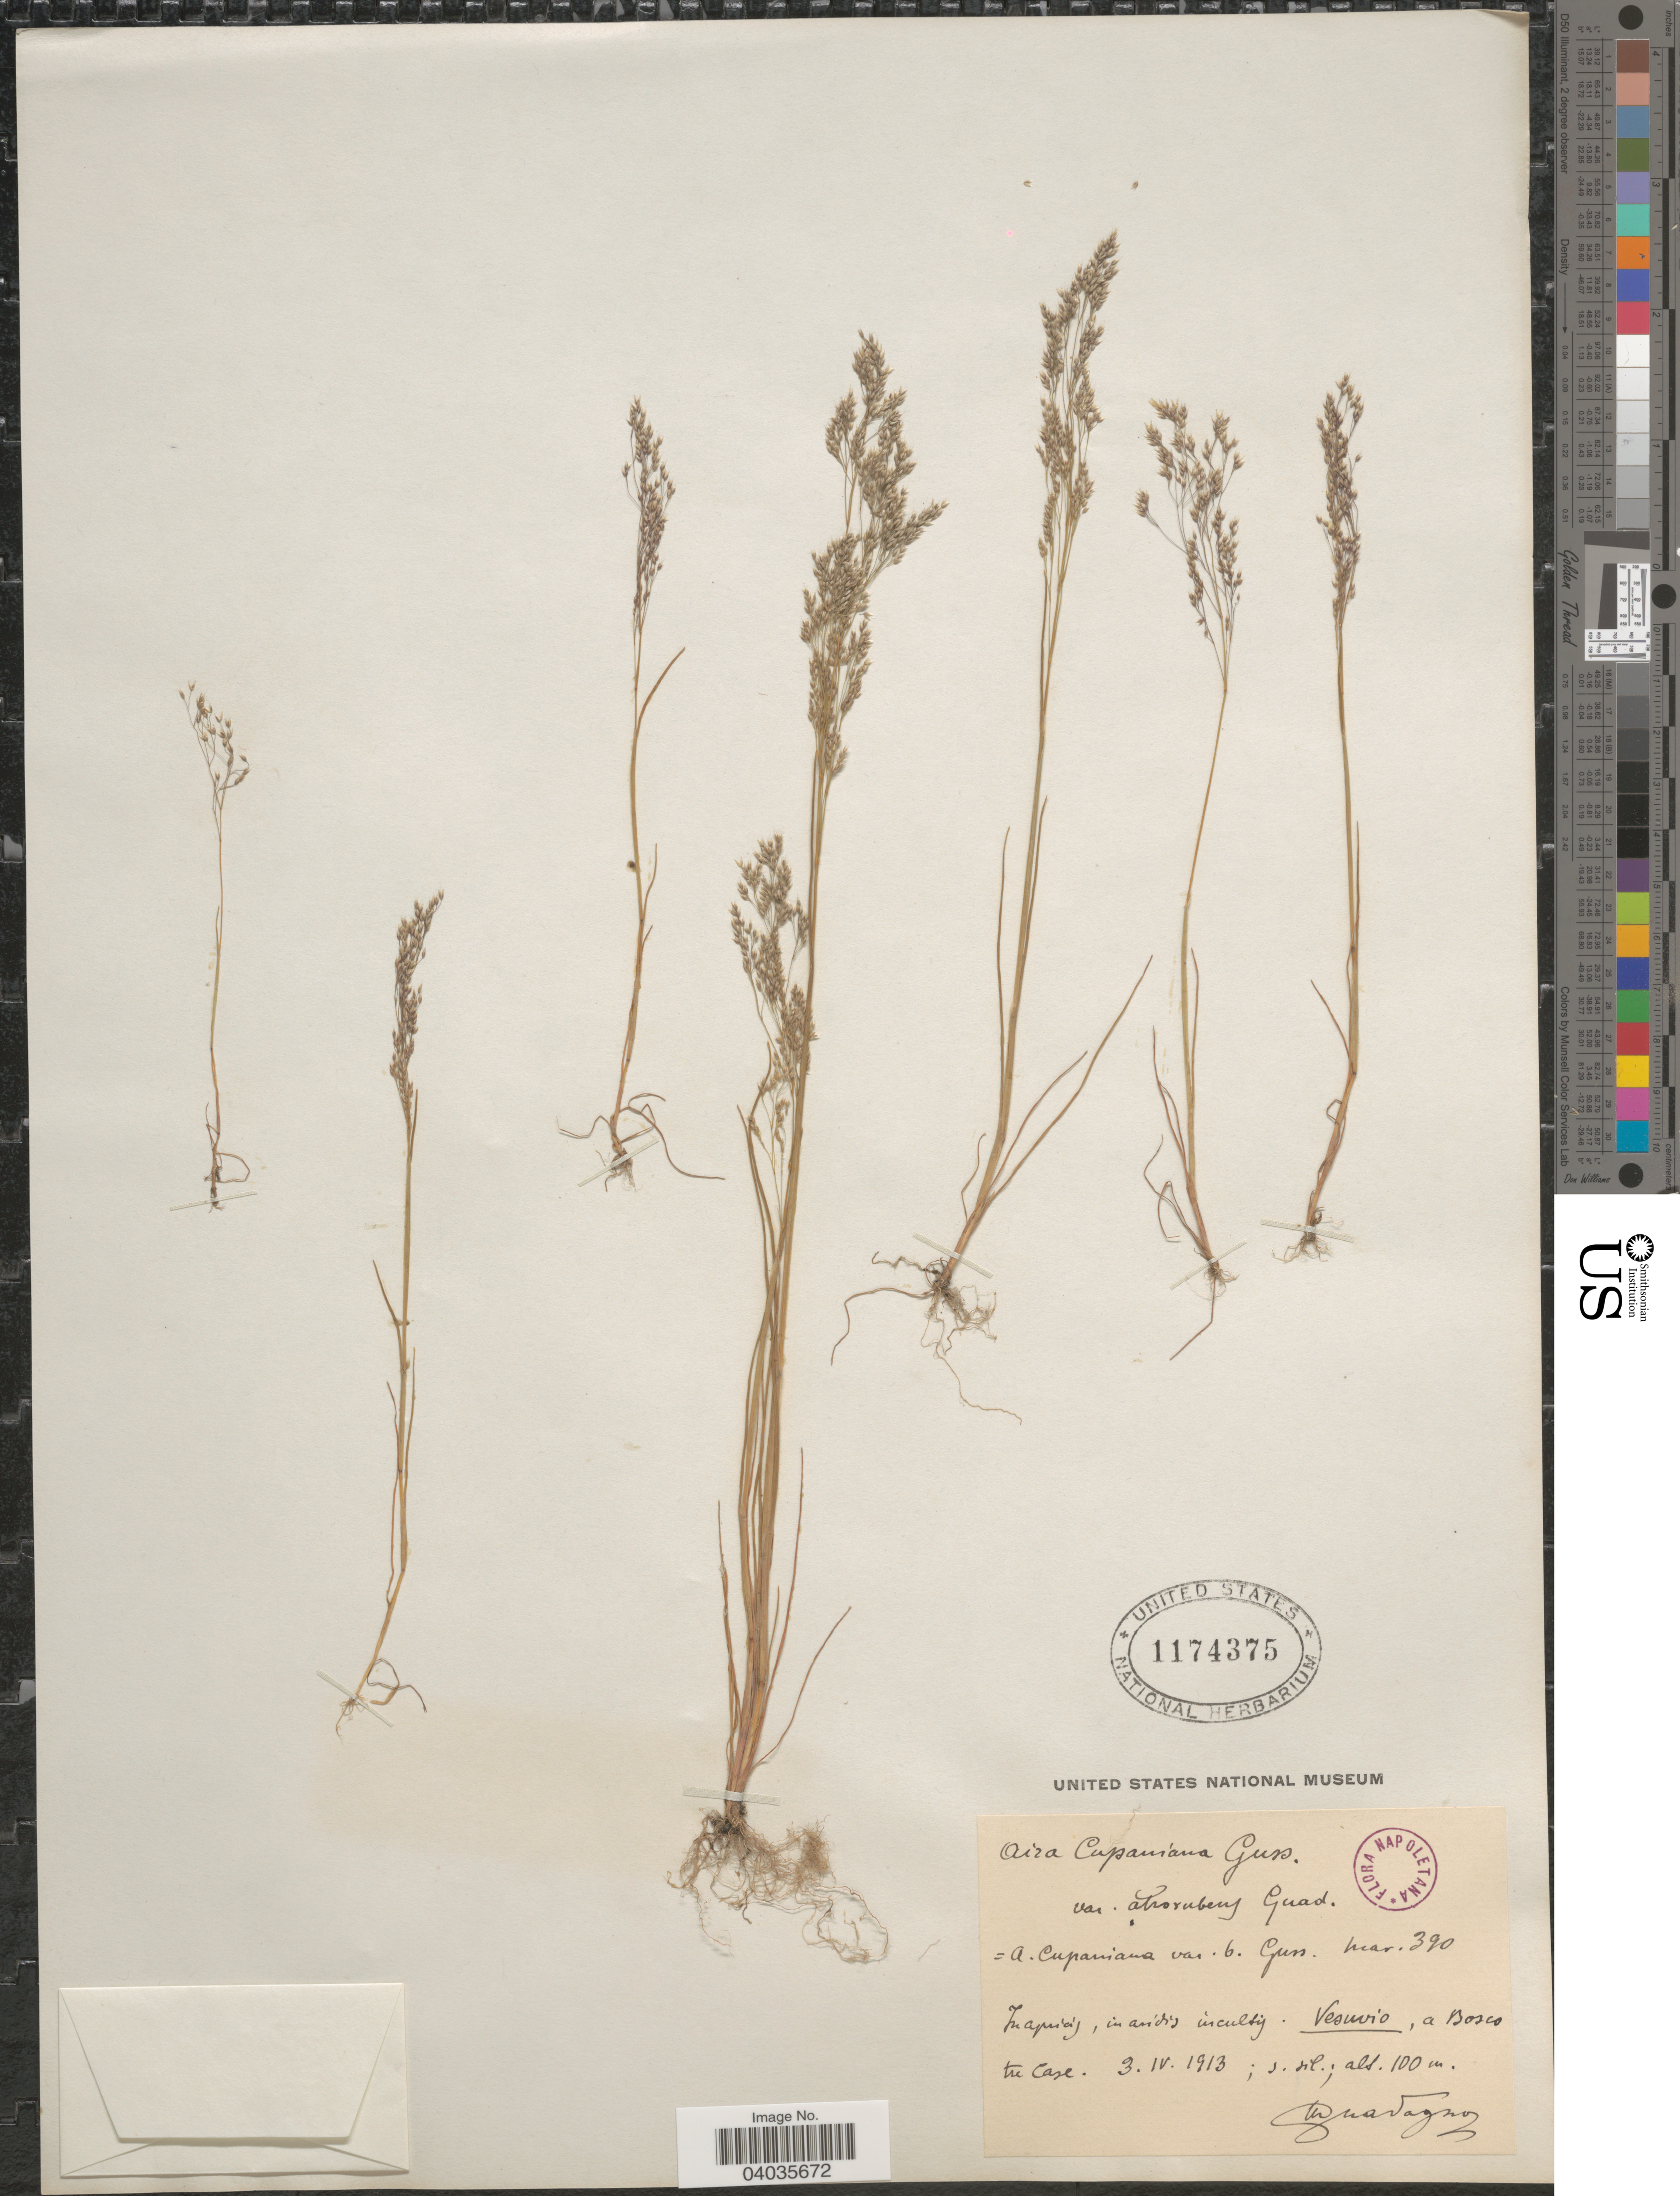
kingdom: Plantae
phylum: Tracheophyta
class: Liliopsida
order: Poales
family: Poaceae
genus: Aira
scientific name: Aira cupaniana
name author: Gussone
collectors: M. Guadagno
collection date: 1913-04-03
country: Italy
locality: In apiridis, in aridis incultis. Vesuvio, a Bosco tre Case.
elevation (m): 100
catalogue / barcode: US 1174375